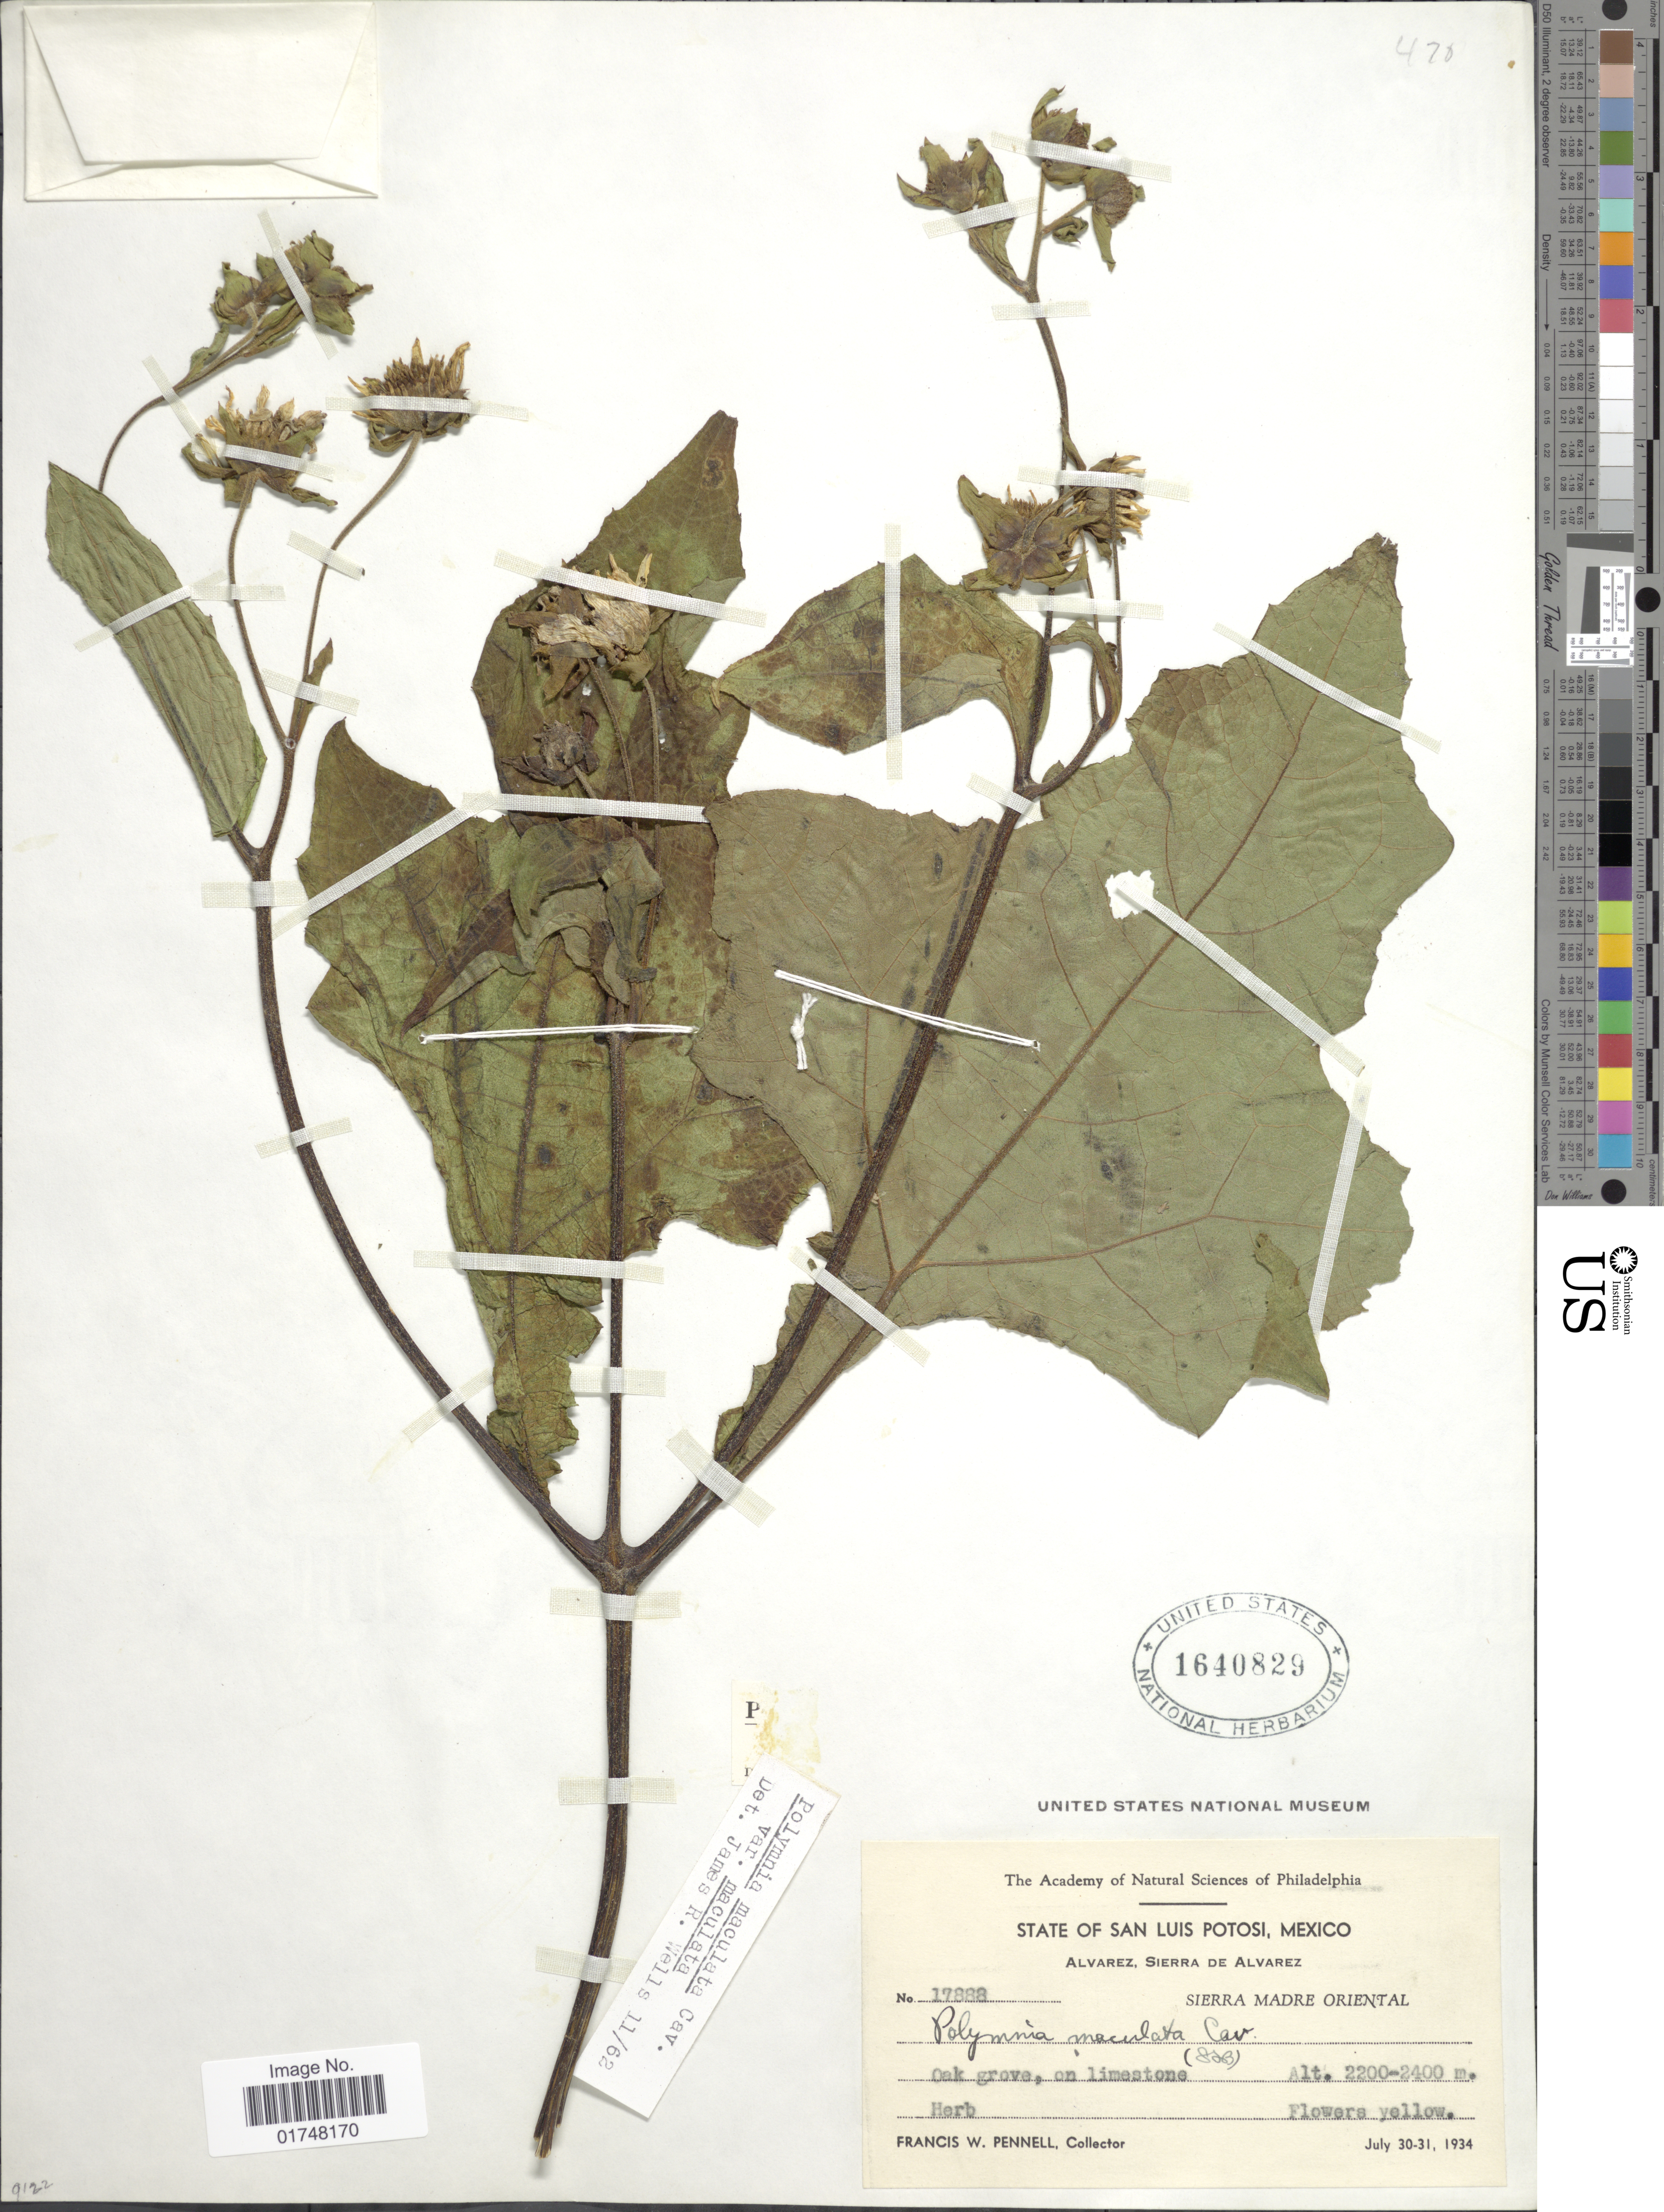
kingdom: Plantae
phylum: Tracheophyta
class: Magnoliopsida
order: Asterales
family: Asteraceae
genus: Smallanthus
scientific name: Smallanthus maculatus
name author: (Cav.) H. Rob.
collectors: F. W. Pennell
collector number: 17888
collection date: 1934-07-30/1934-07-31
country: Mexico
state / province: San Luis Potosí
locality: Alvarez, Sierra de Alvarez. Sierra Madre Oriental.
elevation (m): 2200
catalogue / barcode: US 1640829